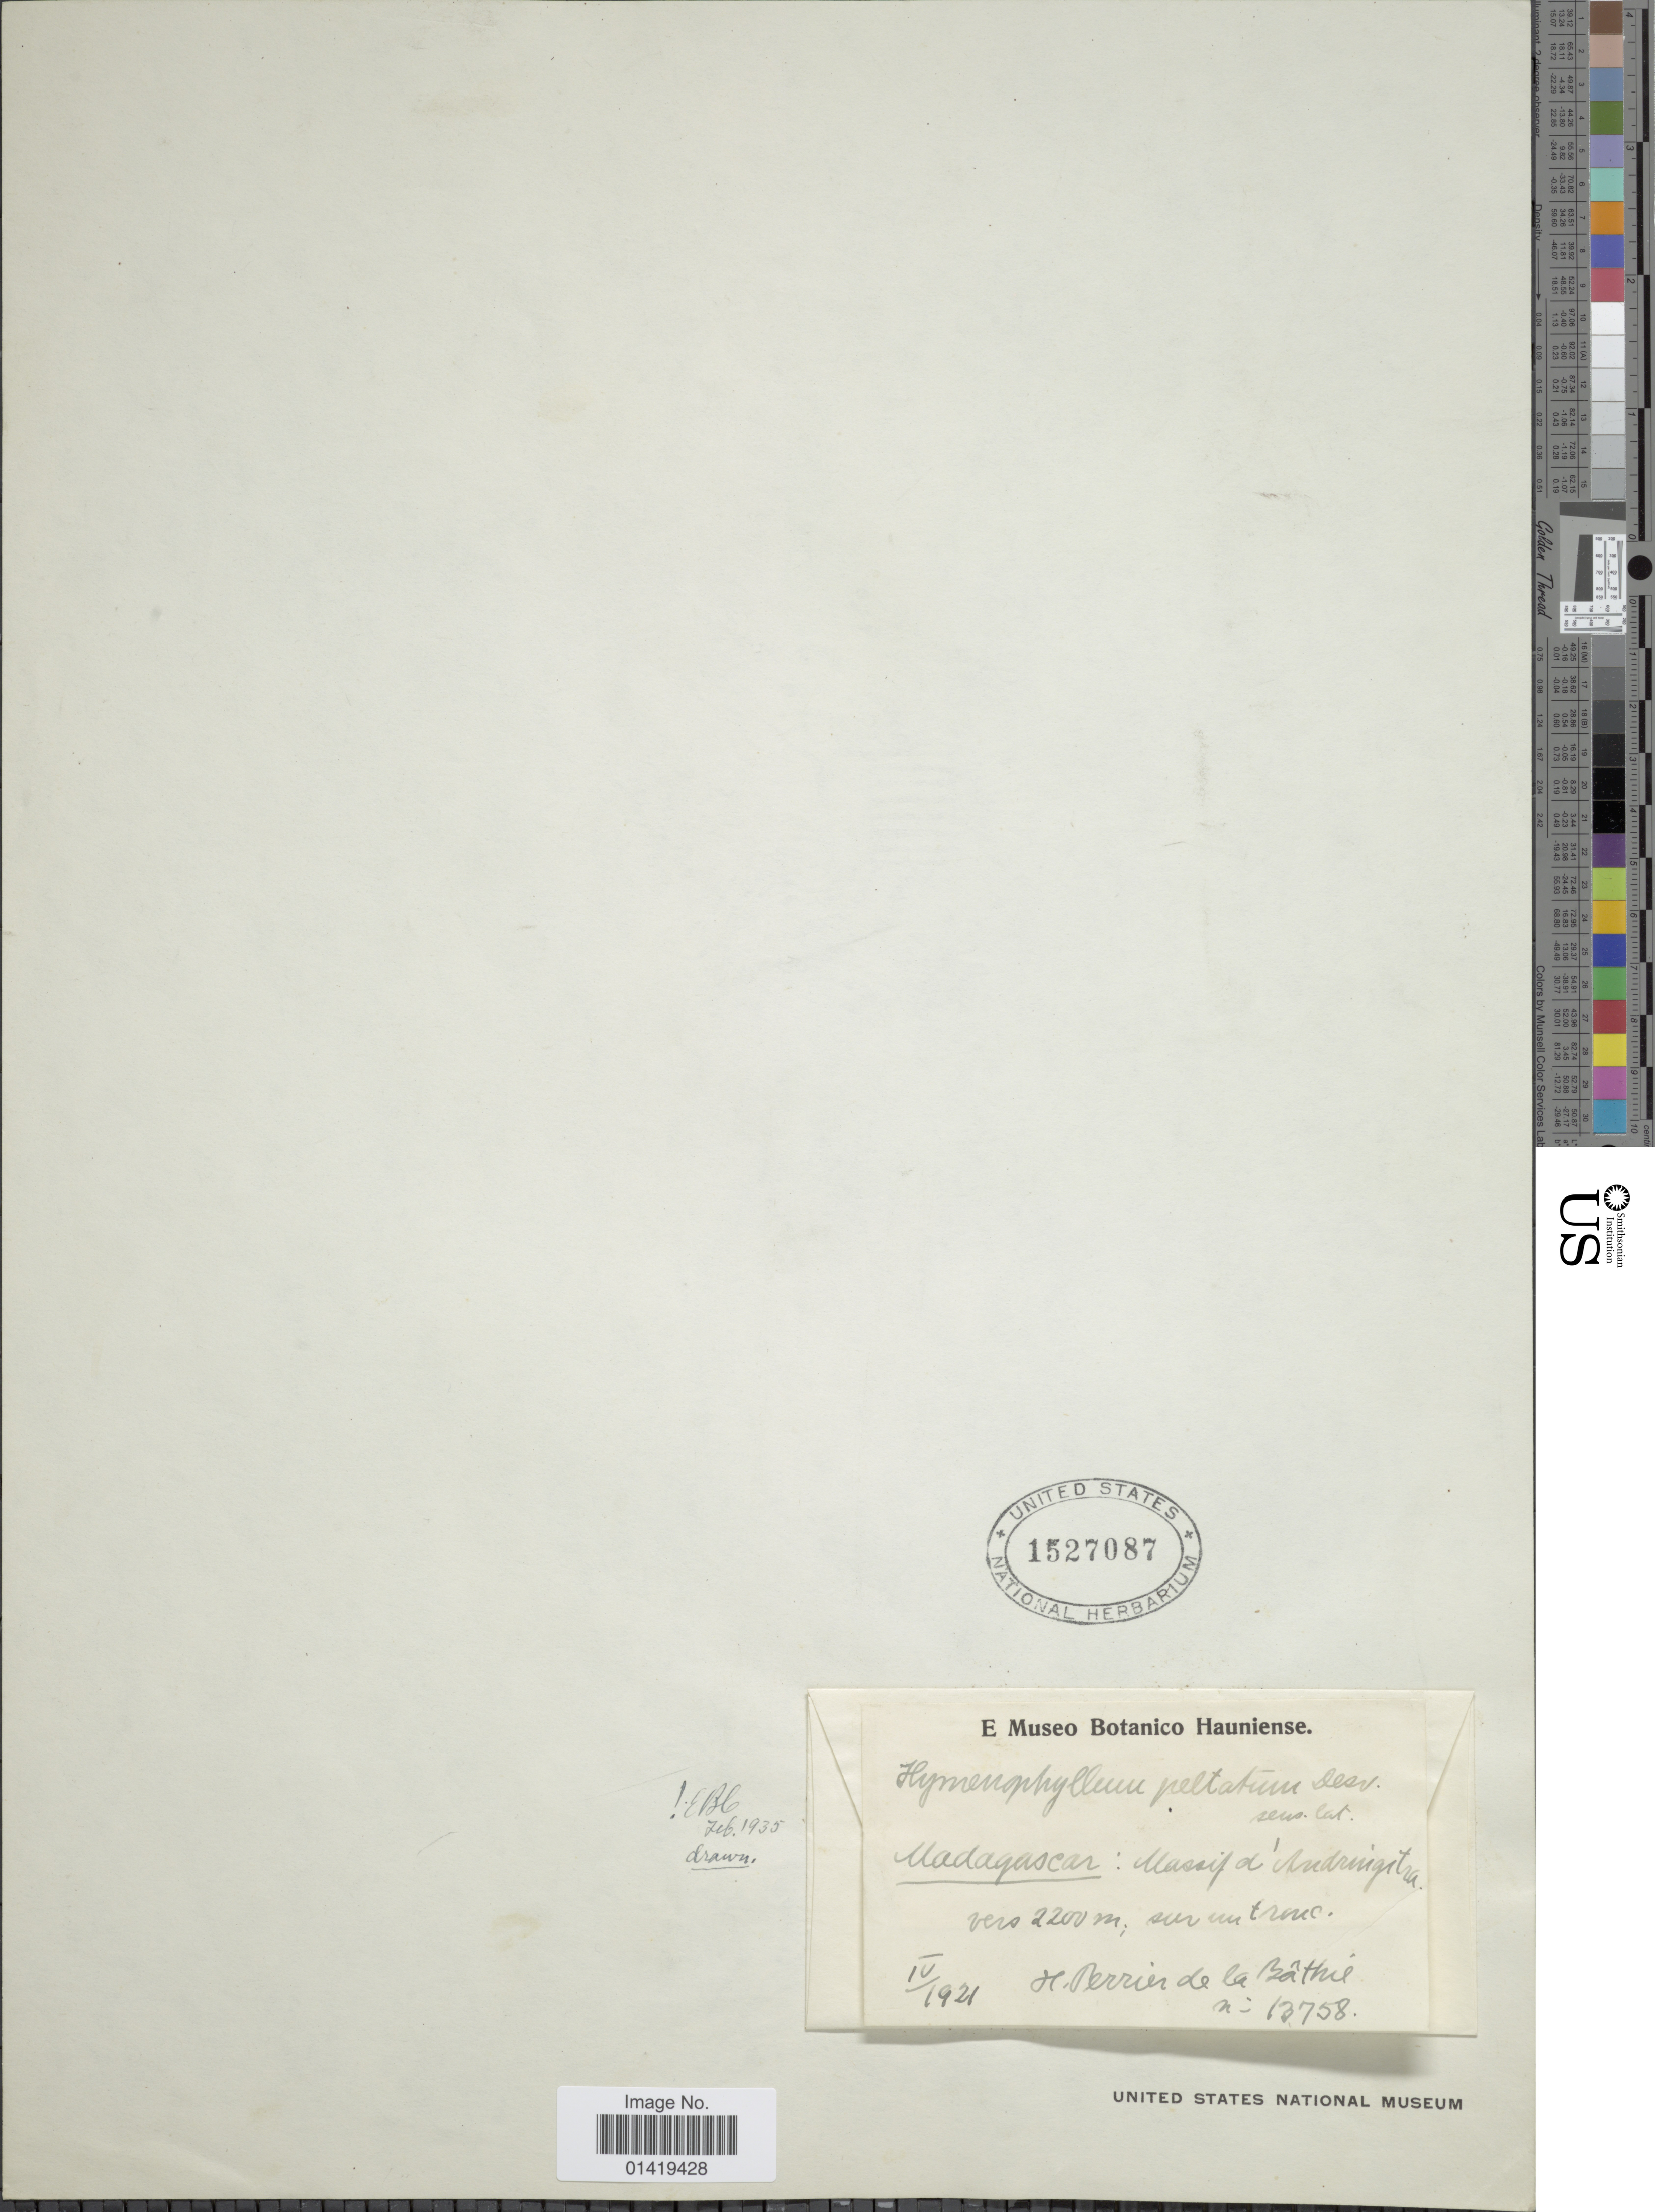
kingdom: Plantae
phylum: Tracheophyta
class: Polypodiopsida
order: Hymenophyllales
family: Hymenophyllaceae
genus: Hymenophyllum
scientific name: Hymenophyllum peltatum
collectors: H. Perrier de la Bâthie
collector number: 13758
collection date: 1921-04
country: Madagascar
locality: Massif d' Andringitra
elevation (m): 2200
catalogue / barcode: US 1527087